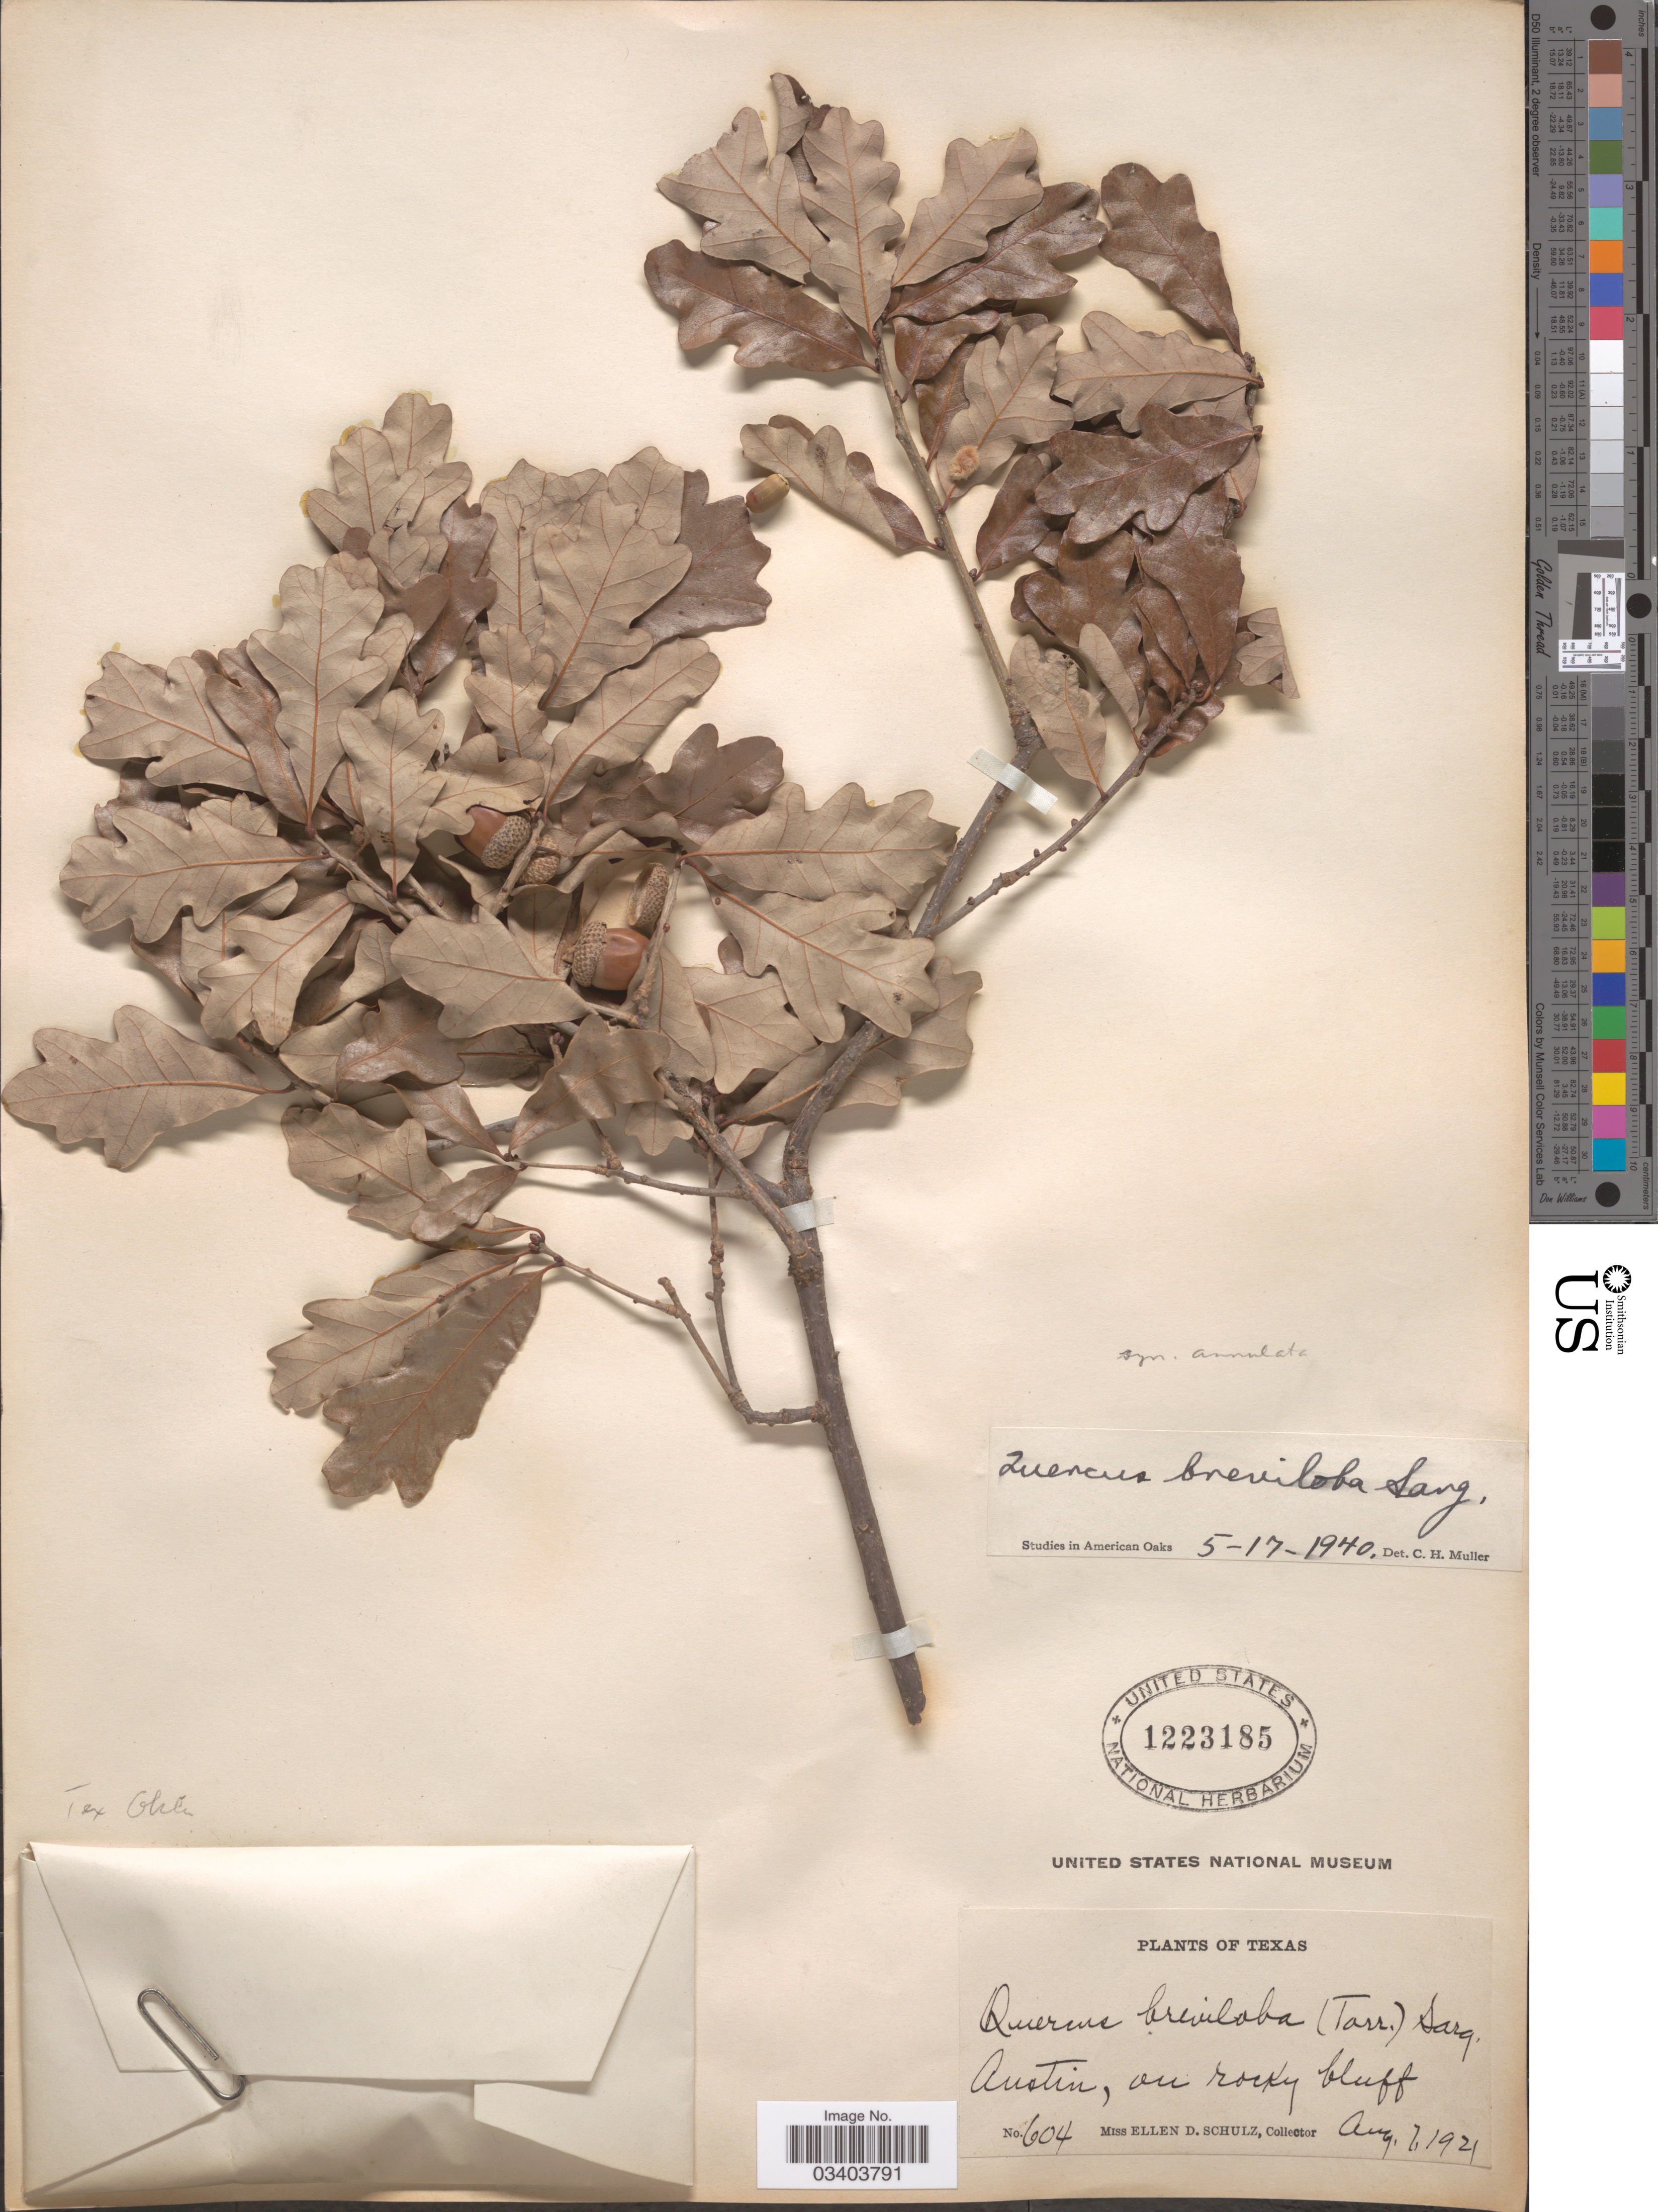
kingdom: Plantae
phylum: Tracheophyta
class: Magnoliopsida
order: Fagales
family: Fagaceae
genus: Quercus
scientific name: Quercus breviloba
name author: (Torr.) Sarg.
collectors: E. D. Schulz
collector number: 604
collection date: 1921-08-07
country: United States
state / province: Texas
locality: Austin.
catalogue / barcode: US 1223185